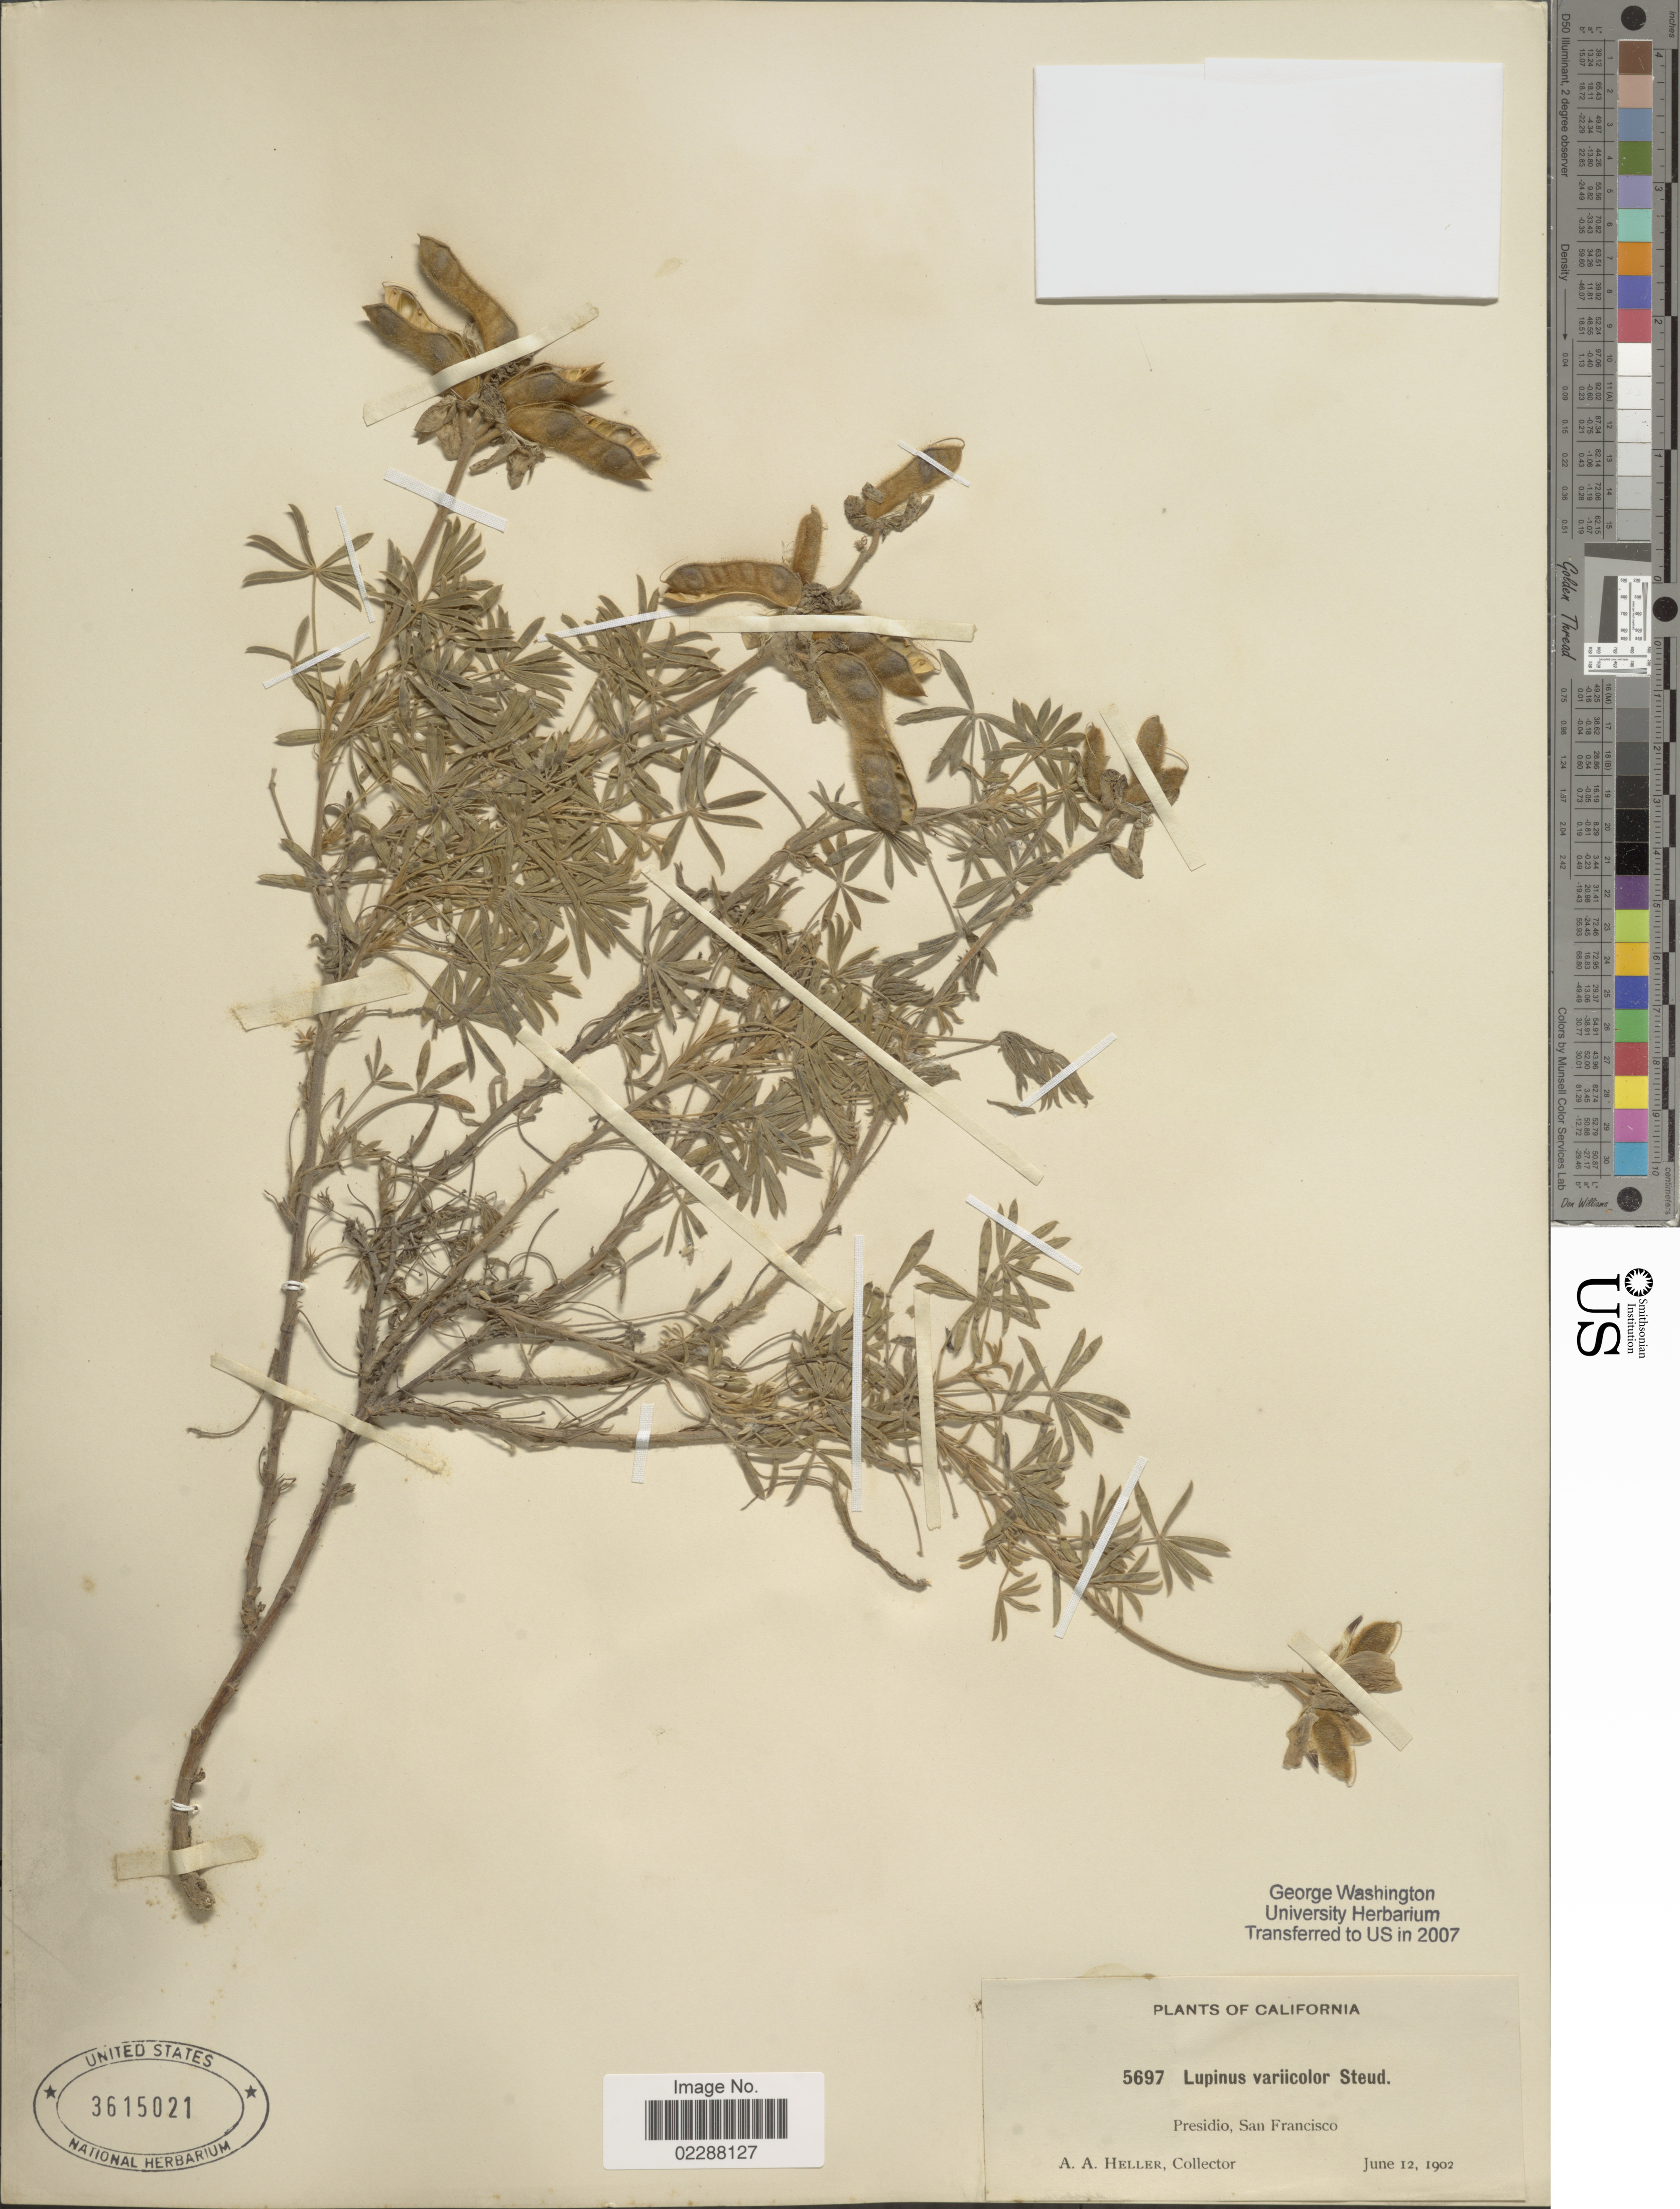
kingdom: Plantae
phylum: Tracheophyta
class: Magnoliopsida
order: Fabales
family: Fabaceae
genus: Lupinus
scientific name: Lupinus variicolor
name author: Steud.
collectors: A. A. Heller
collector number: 5697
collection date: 1902-06-12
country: United States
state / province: California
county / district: San Francisco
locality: Presidio, San Francisco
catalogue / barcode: US 3615021